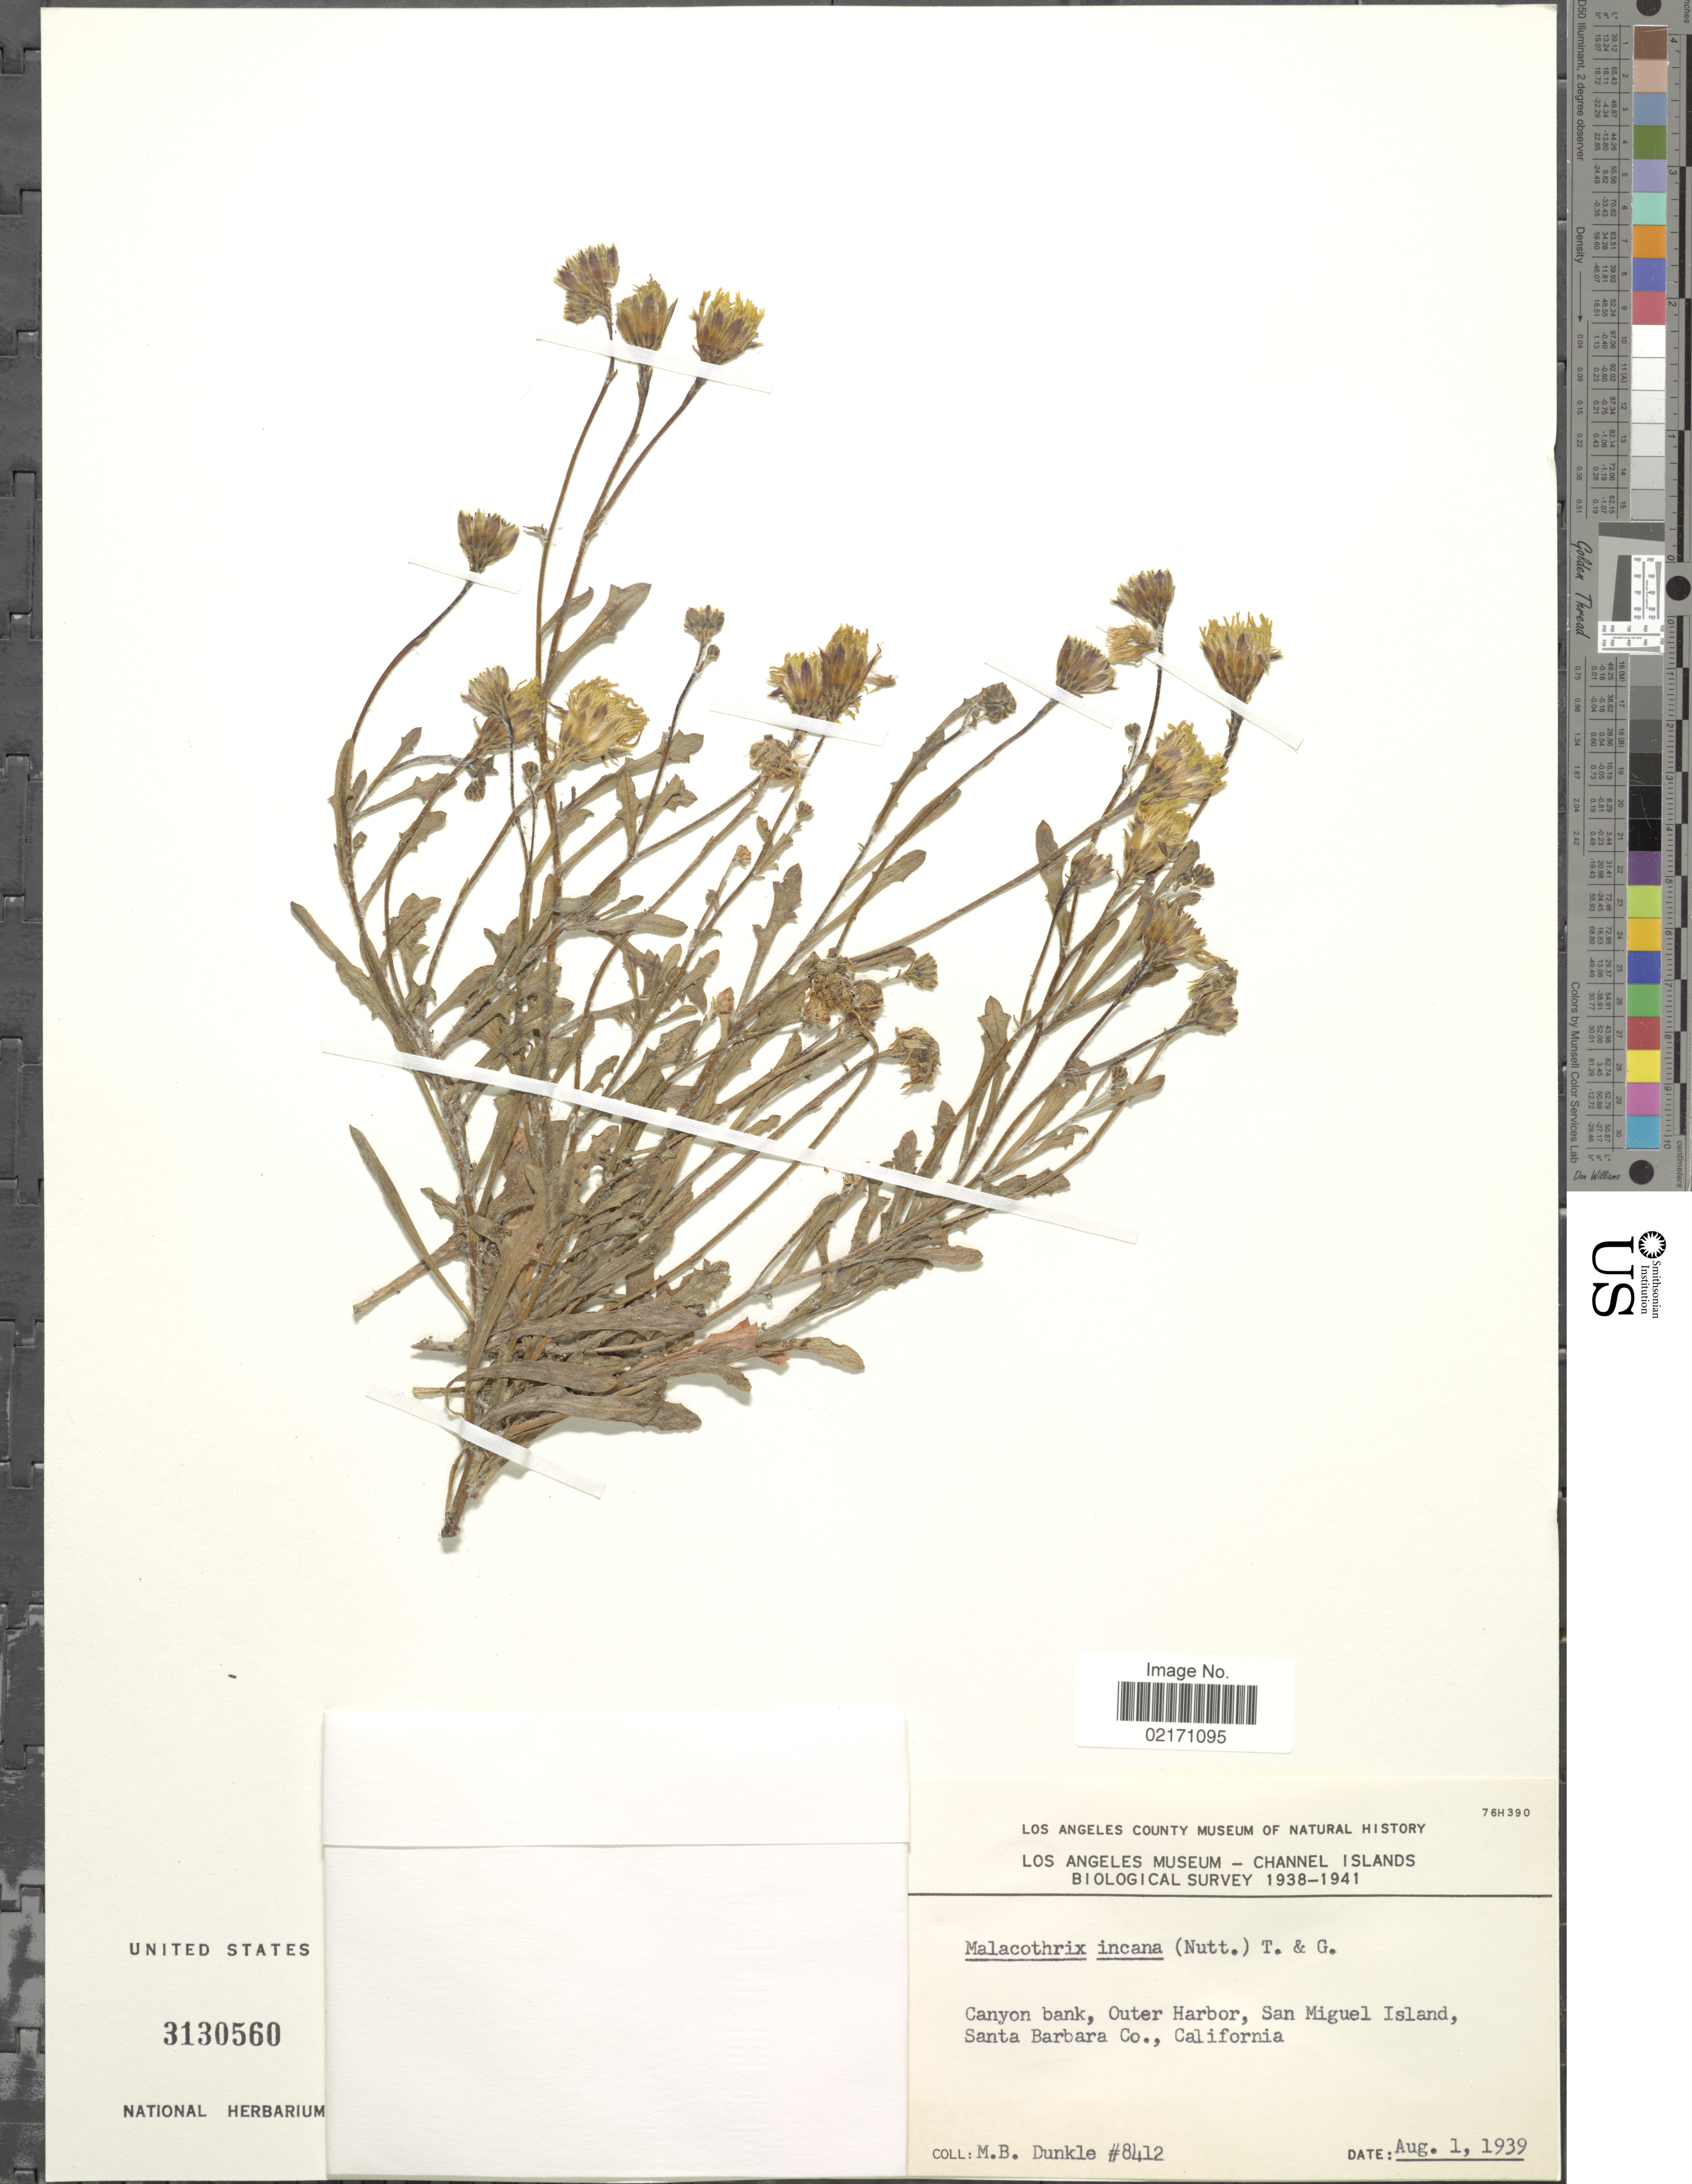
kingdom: Plantae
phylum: Tracheophyta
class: Magnoliopsida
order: Asterales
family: Asteraceae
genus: Malacothrix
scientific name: Malacothrix incana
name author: (Nutt.) Torr. & A. Gray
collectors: M. Dunkle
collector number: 8412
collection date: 1939-08-01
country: United States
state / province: California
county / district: Santa Barbara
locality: Canyon bank, Outer Harbor, San Miguel Island, Santa Barbara Co.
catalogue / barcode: US 3130560